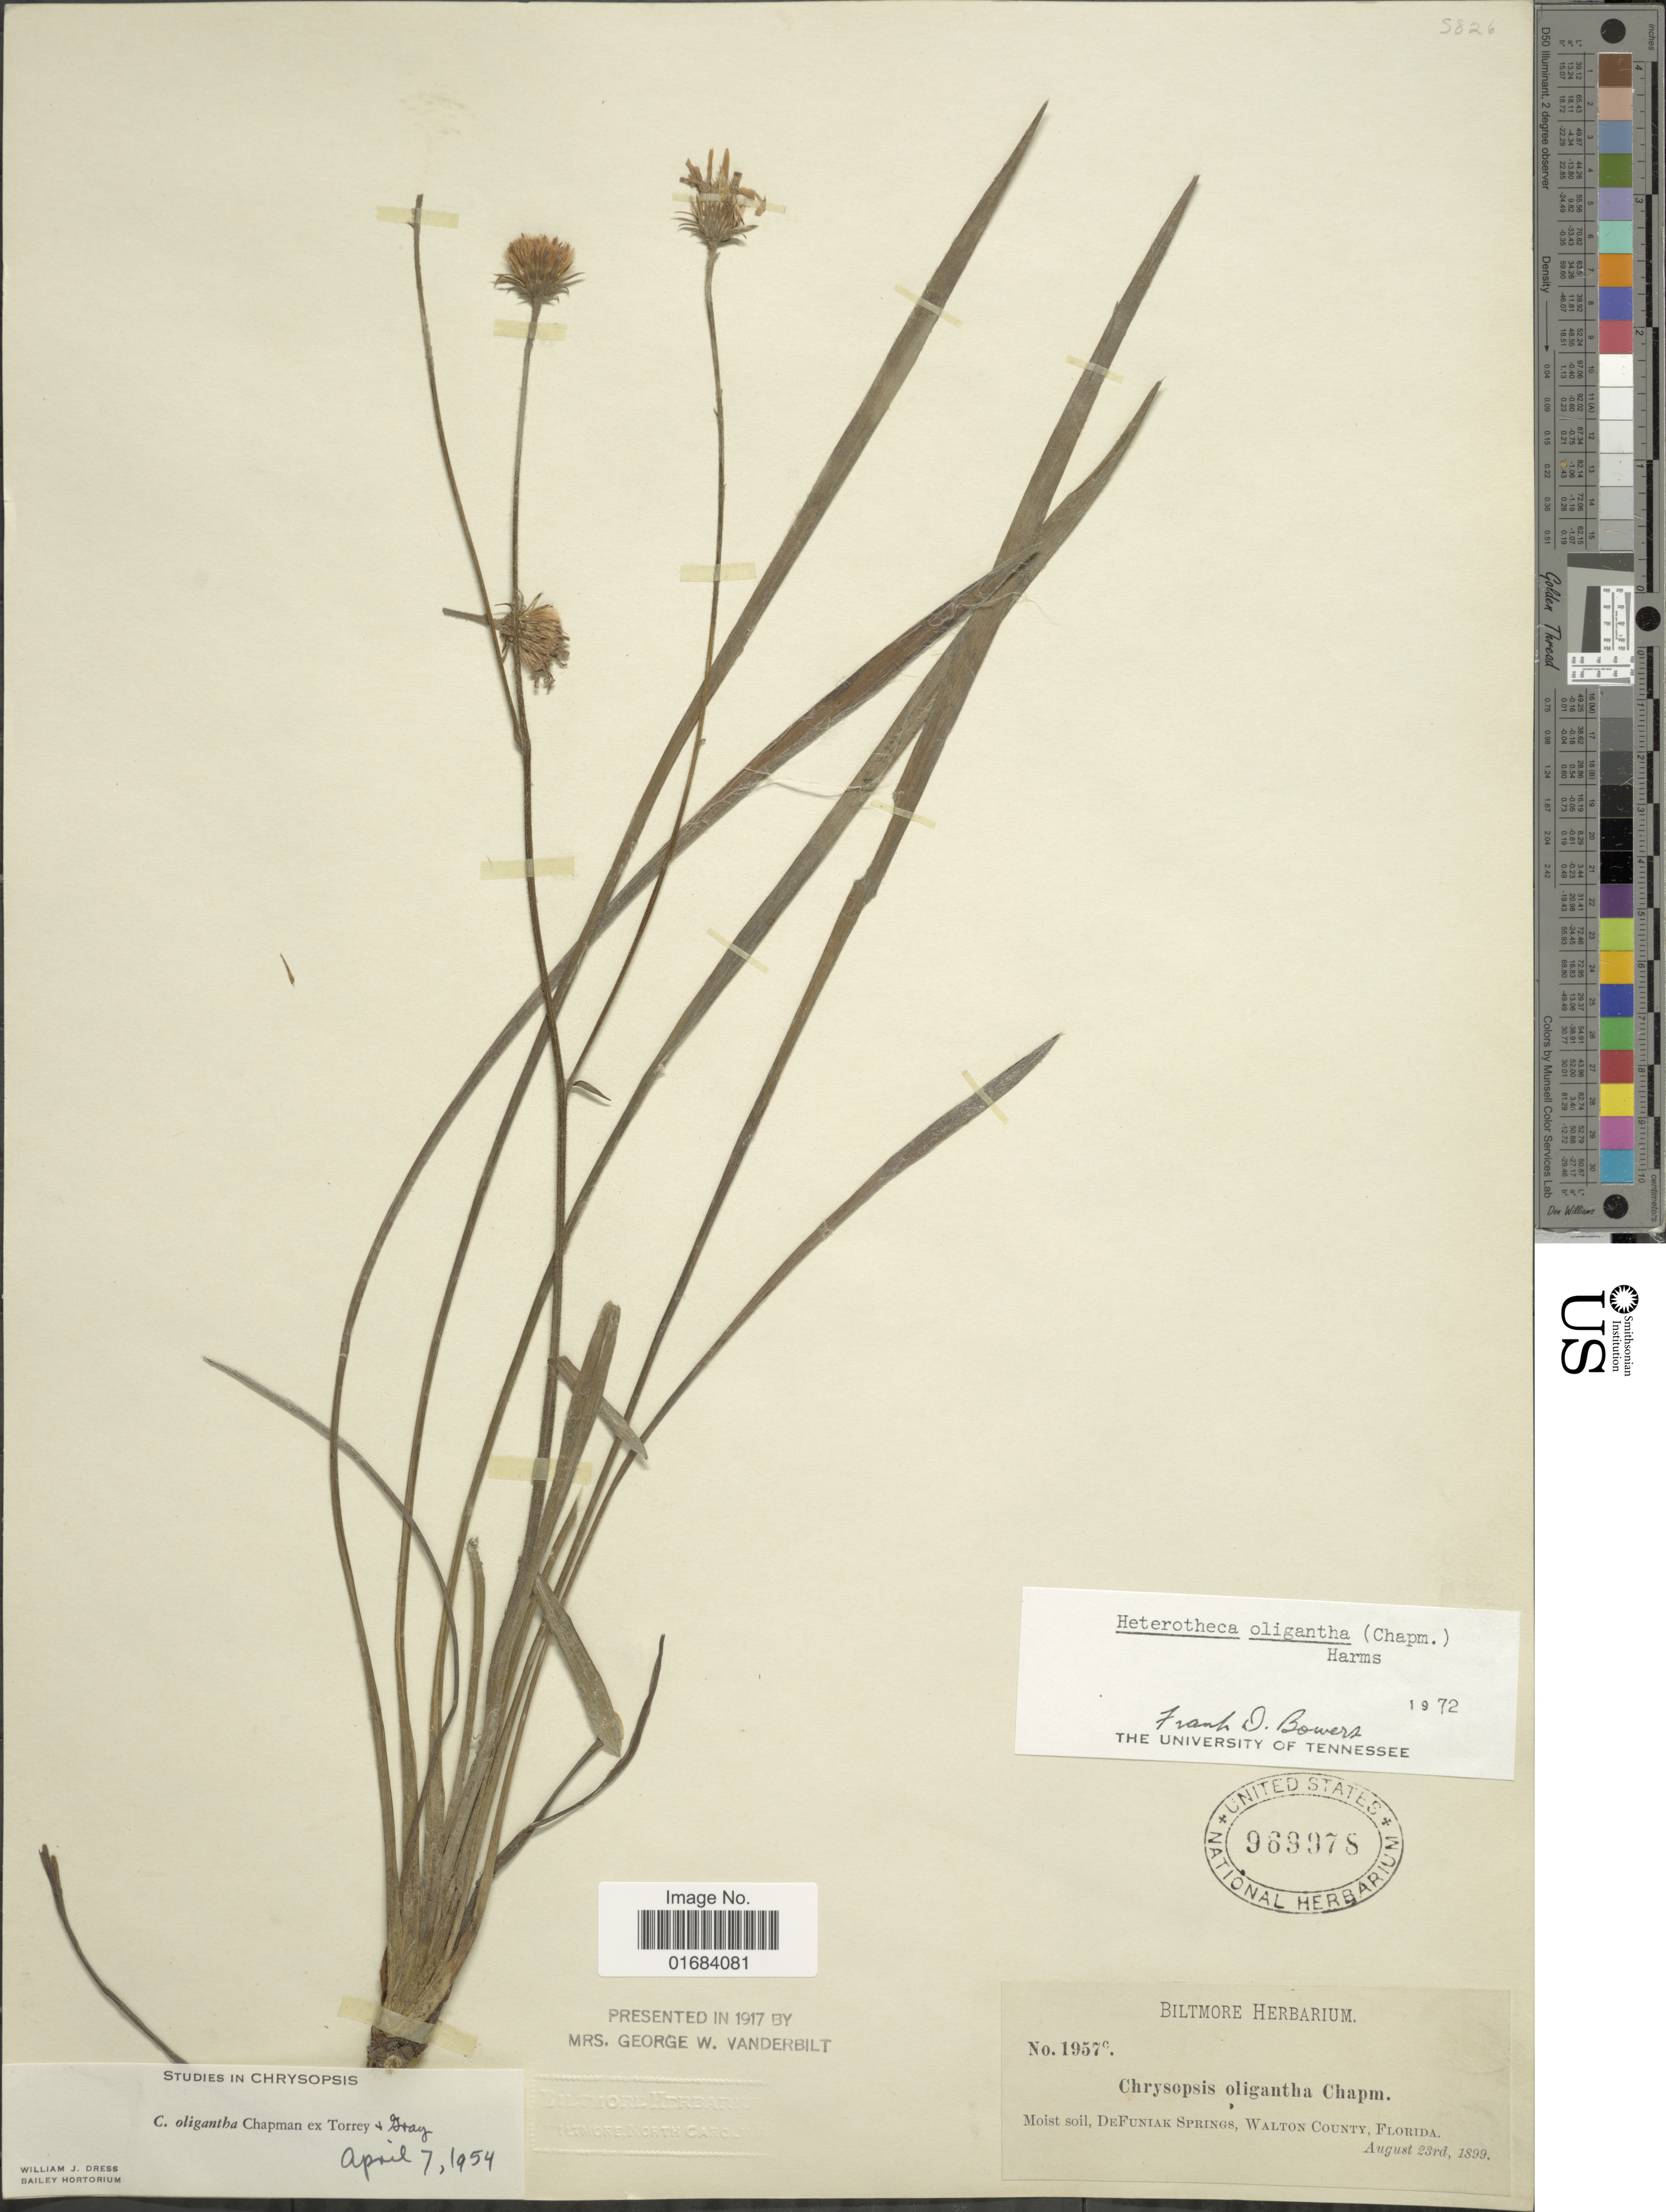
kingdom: Plantae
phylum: Tracheophyta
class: Magnoliopsida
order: Asterales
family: Asteraceae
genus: Pityopsis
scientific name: Pityopsis oligantha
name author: (Chapm. ex Torr. & A. Gray) Small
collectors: ex herb. Biltmore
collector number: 1957c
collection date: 1899-08-23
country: United States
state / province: Florida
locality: Moist soil, DeFuniak Springs, Walton County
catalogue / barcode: US 969978